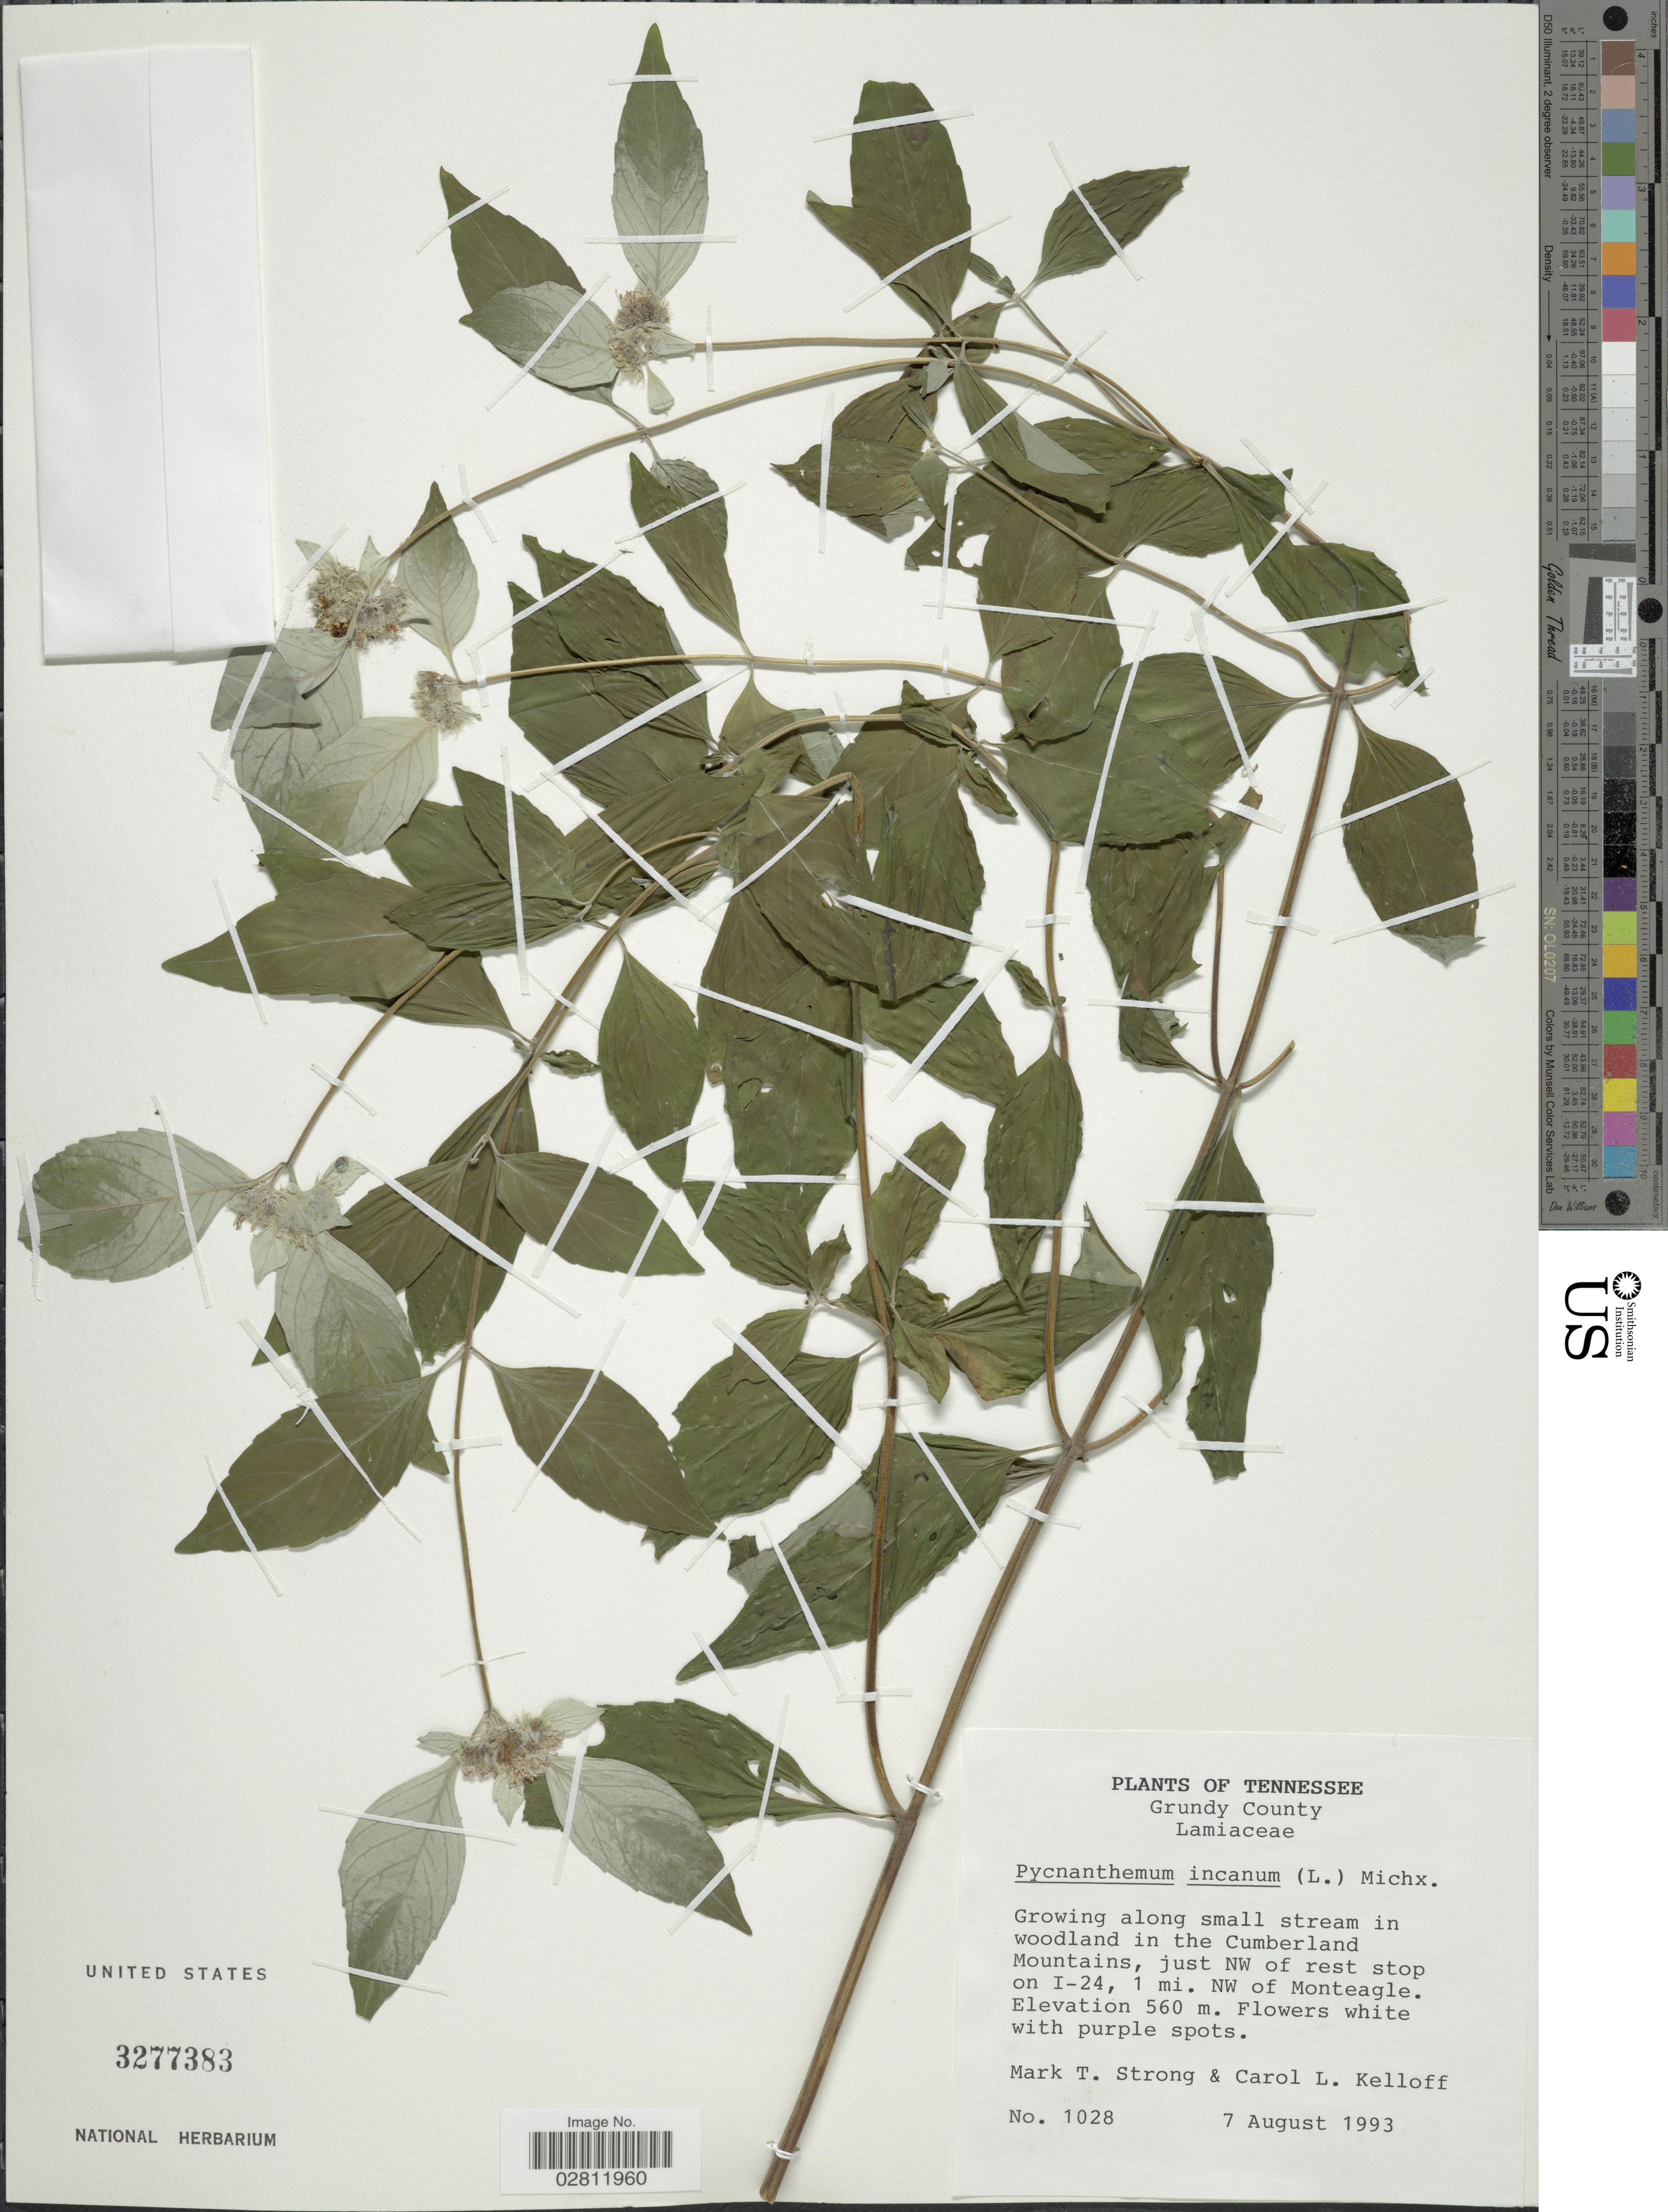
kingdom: Plantae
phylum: Tracheophyta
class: Magnoliopsida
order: Lamiales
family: Lamiaceae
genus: Pycnanthemum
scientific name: Pycnanthemum incanum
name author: (L.) Michx.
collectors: M. T. Strong & C. L. Kelloff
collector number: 1028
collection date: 1993-08-07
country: United States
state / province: Tennessee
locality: Grundy County. Along small stream in woodland in the Cumberland Mountains, just NW of rest stop on I-24, 1 mi. NW of Monteagle.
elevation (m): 560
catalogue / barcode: US 3277383